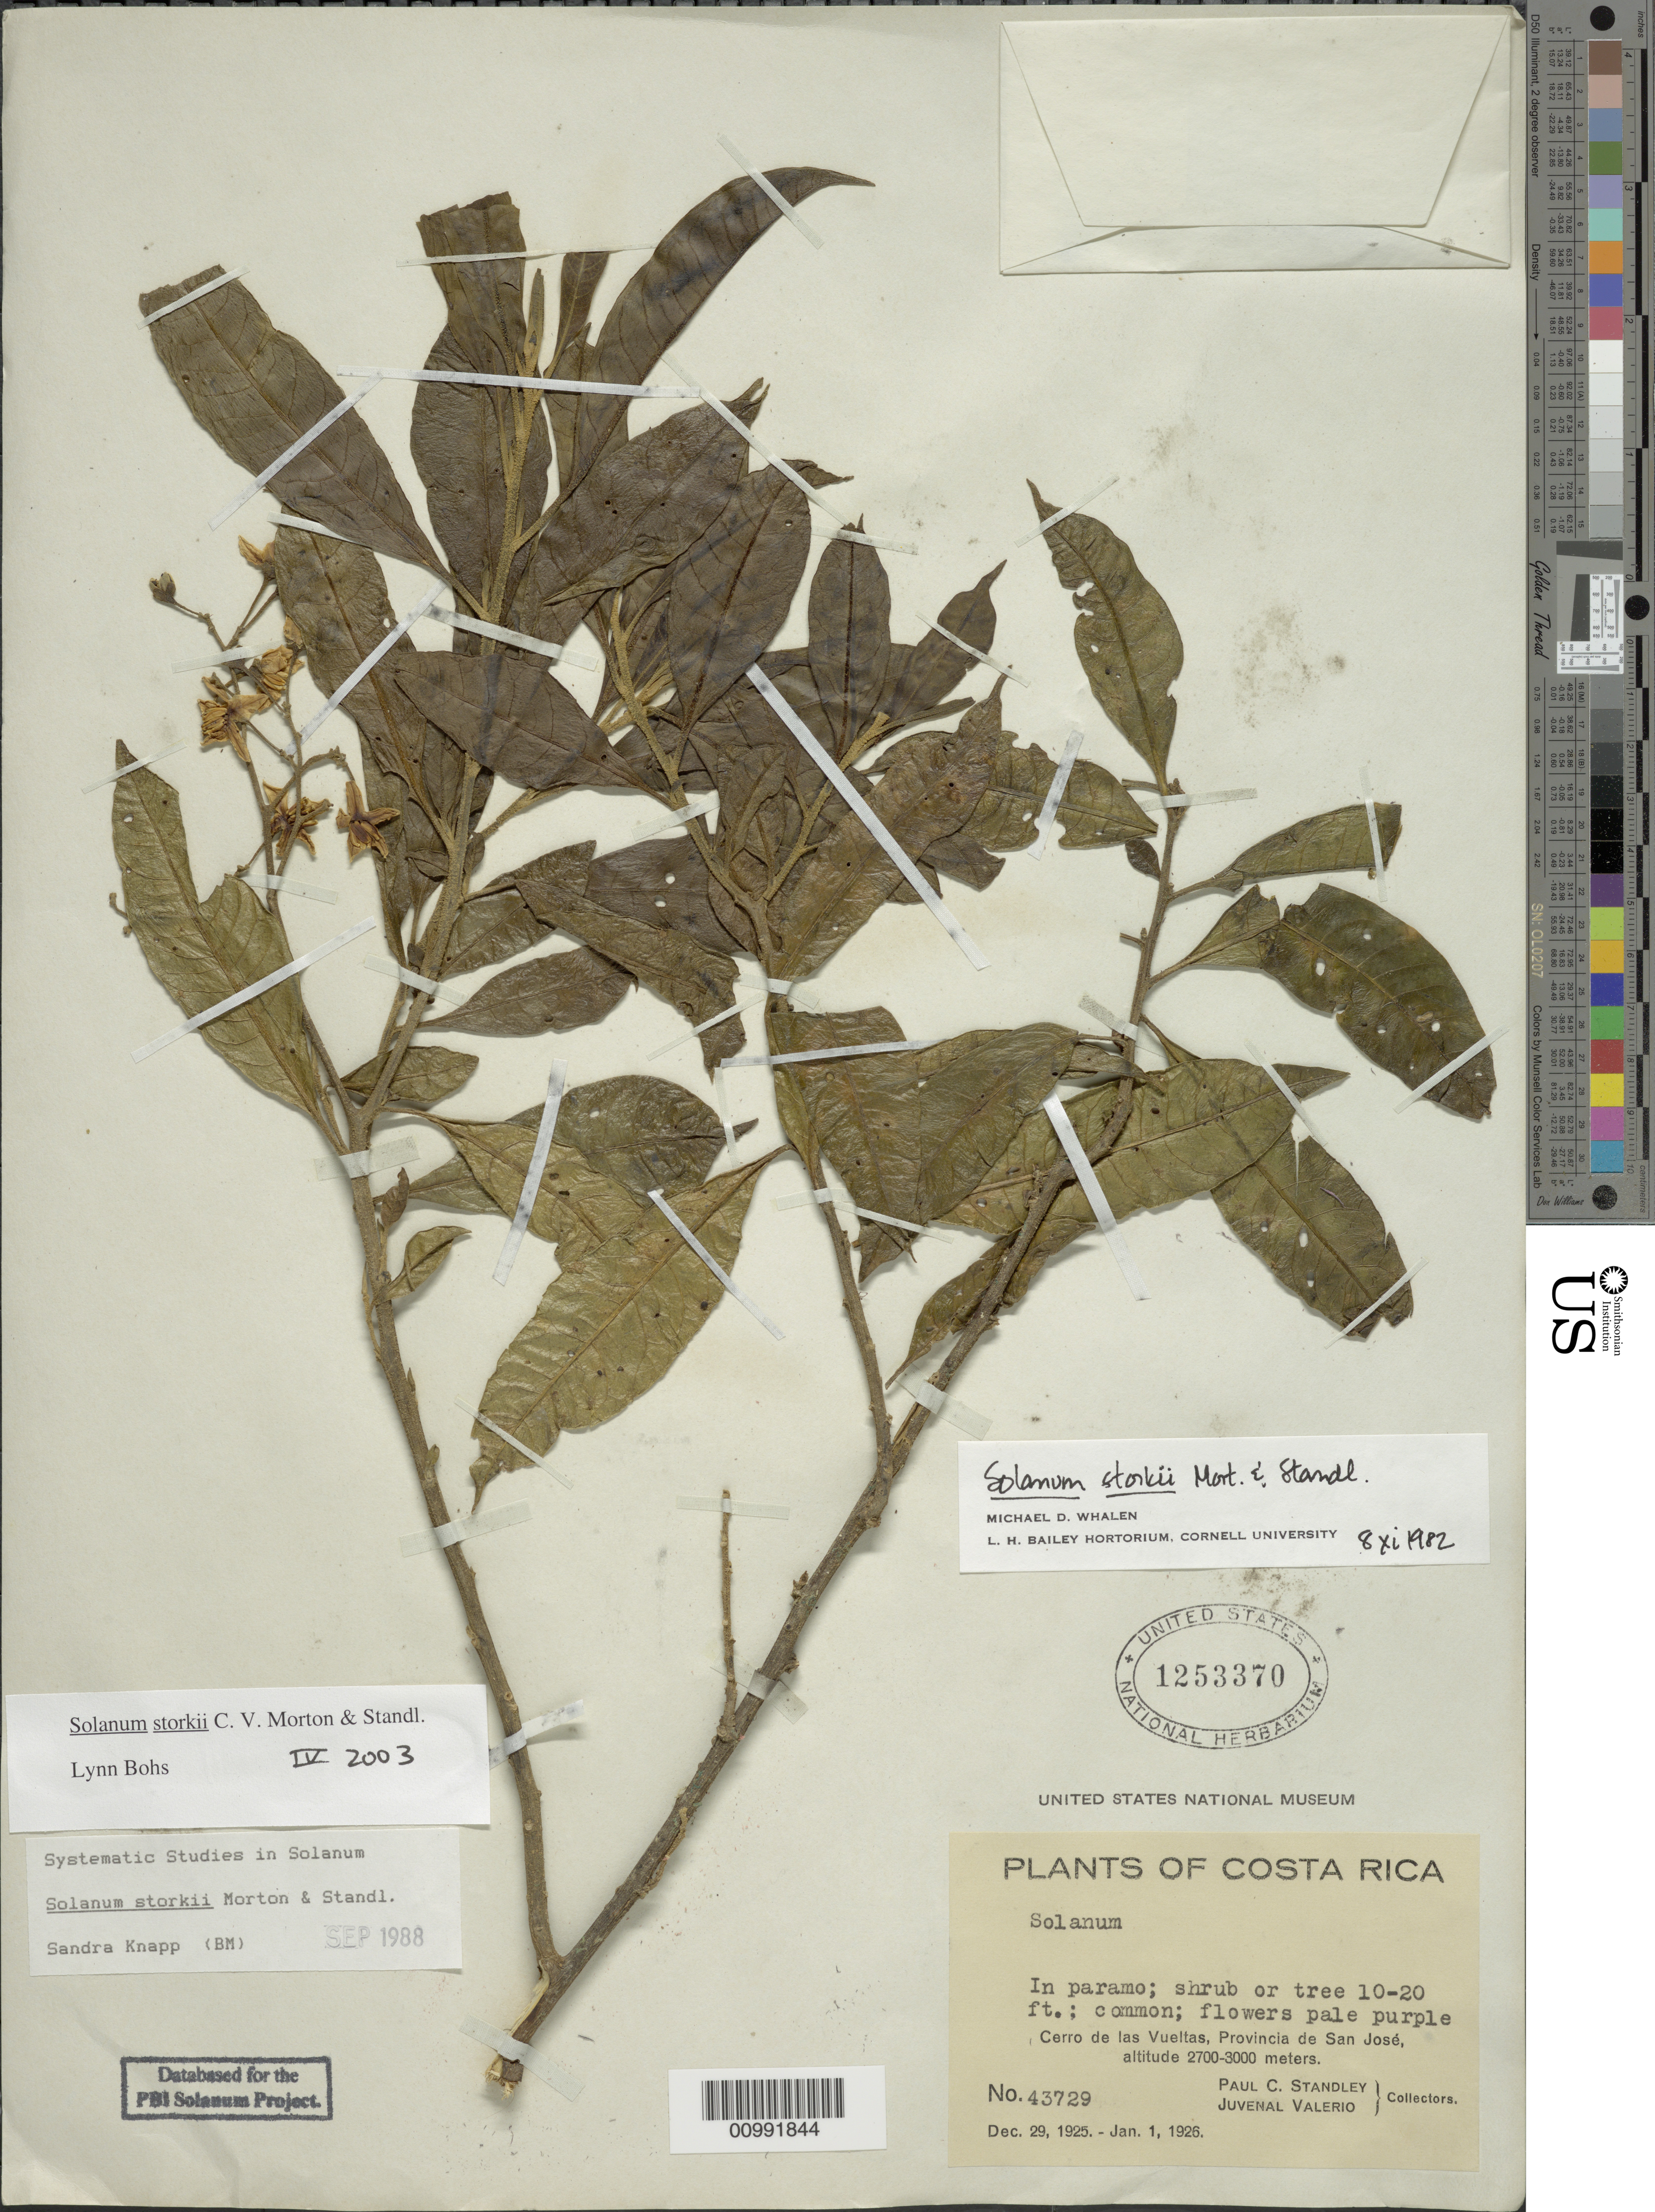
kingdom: Plantae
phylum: Tracheophyta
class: Magnoliopsida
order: Solanales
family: Solanaceae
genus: Solanum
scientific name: Solanum storkii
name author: C.V. Morton & Standl.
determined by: Bohs, L. A.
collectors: P. C. Standley & J. Valerio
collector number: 43729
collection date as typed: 29 Dec 1925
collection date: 1925-12-29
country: Costa Rica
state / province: San José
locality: Cerro de las Vueltas.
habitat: In paramo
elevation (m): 2700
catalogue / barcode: US 1253370